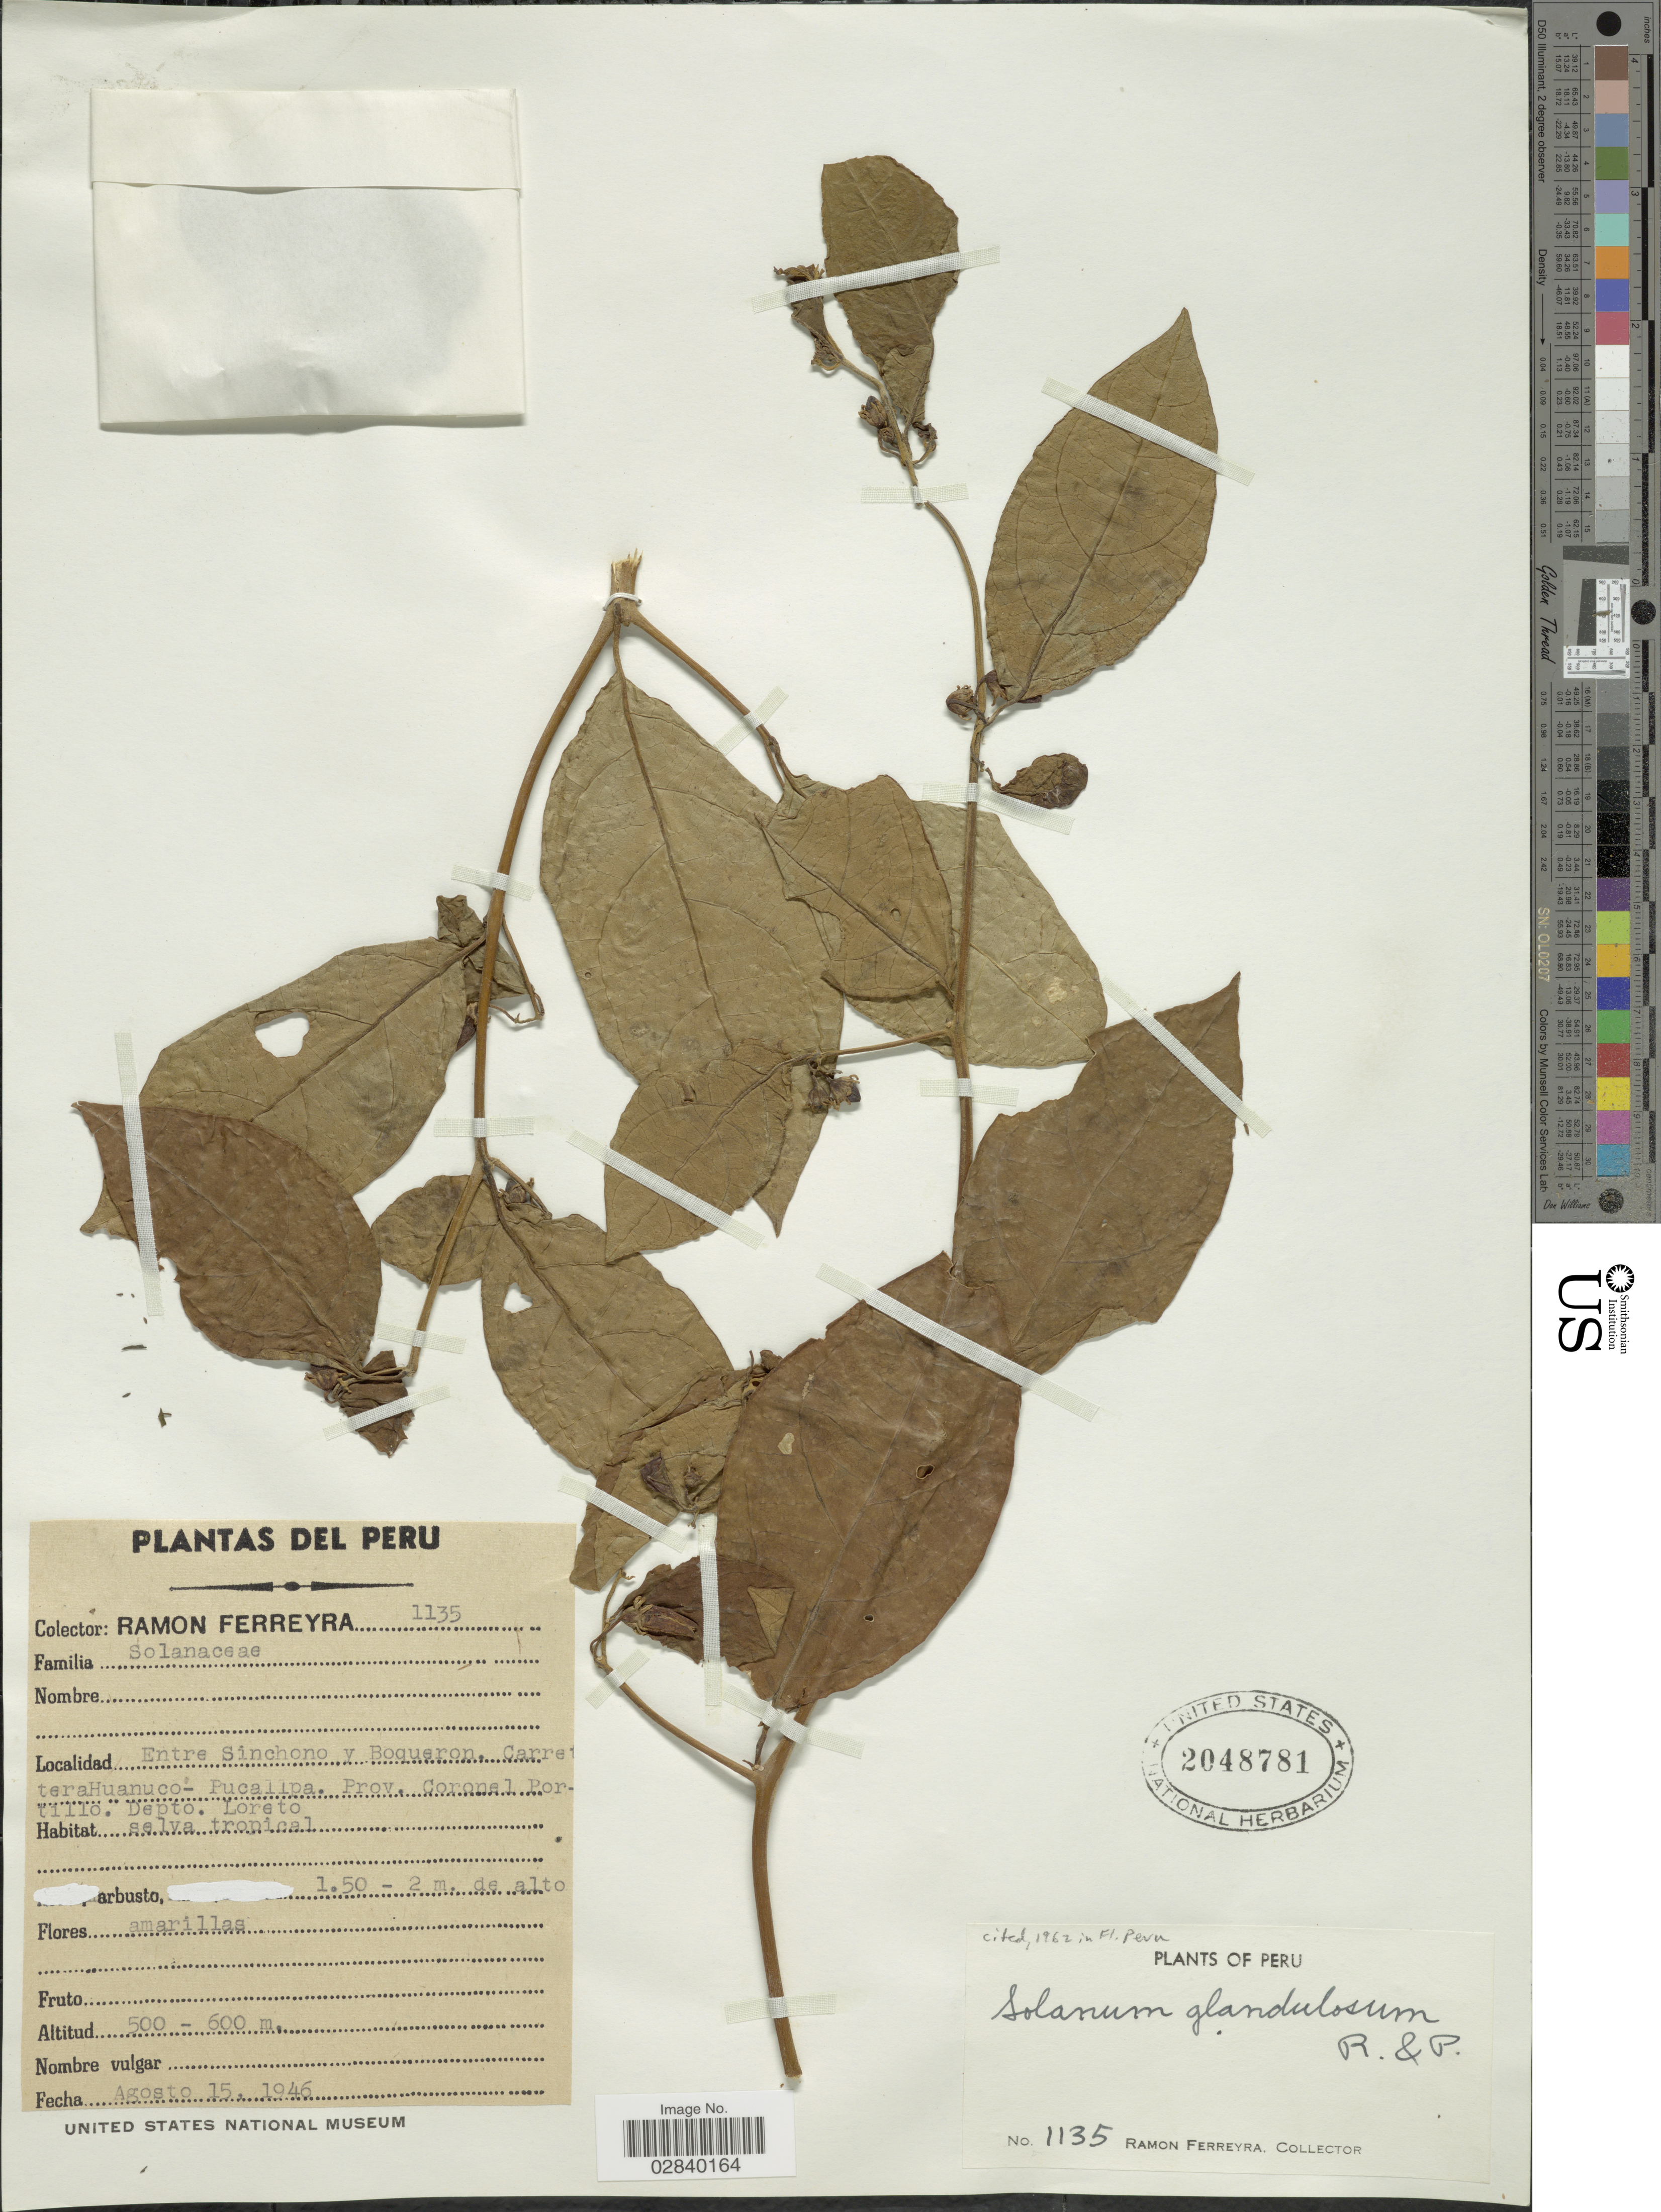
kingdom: Plantae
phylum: Tracheophyta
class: Magnoliopsida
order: Solanales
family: Solanaceae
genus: Lycianthes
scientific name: Lycianthes glandulosa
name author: (Ruiz & Pav.) Bitter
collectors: R. A. Ferreyra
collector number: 1135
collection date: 1946-08-15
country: Peru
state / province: Loreto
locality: Entre Sinchono y Boqueron. Carretera Huanuco- Pucallpa. Prov. Coronel Portillo. Depto. Loreto.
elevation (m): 500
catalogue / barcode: US 2048781